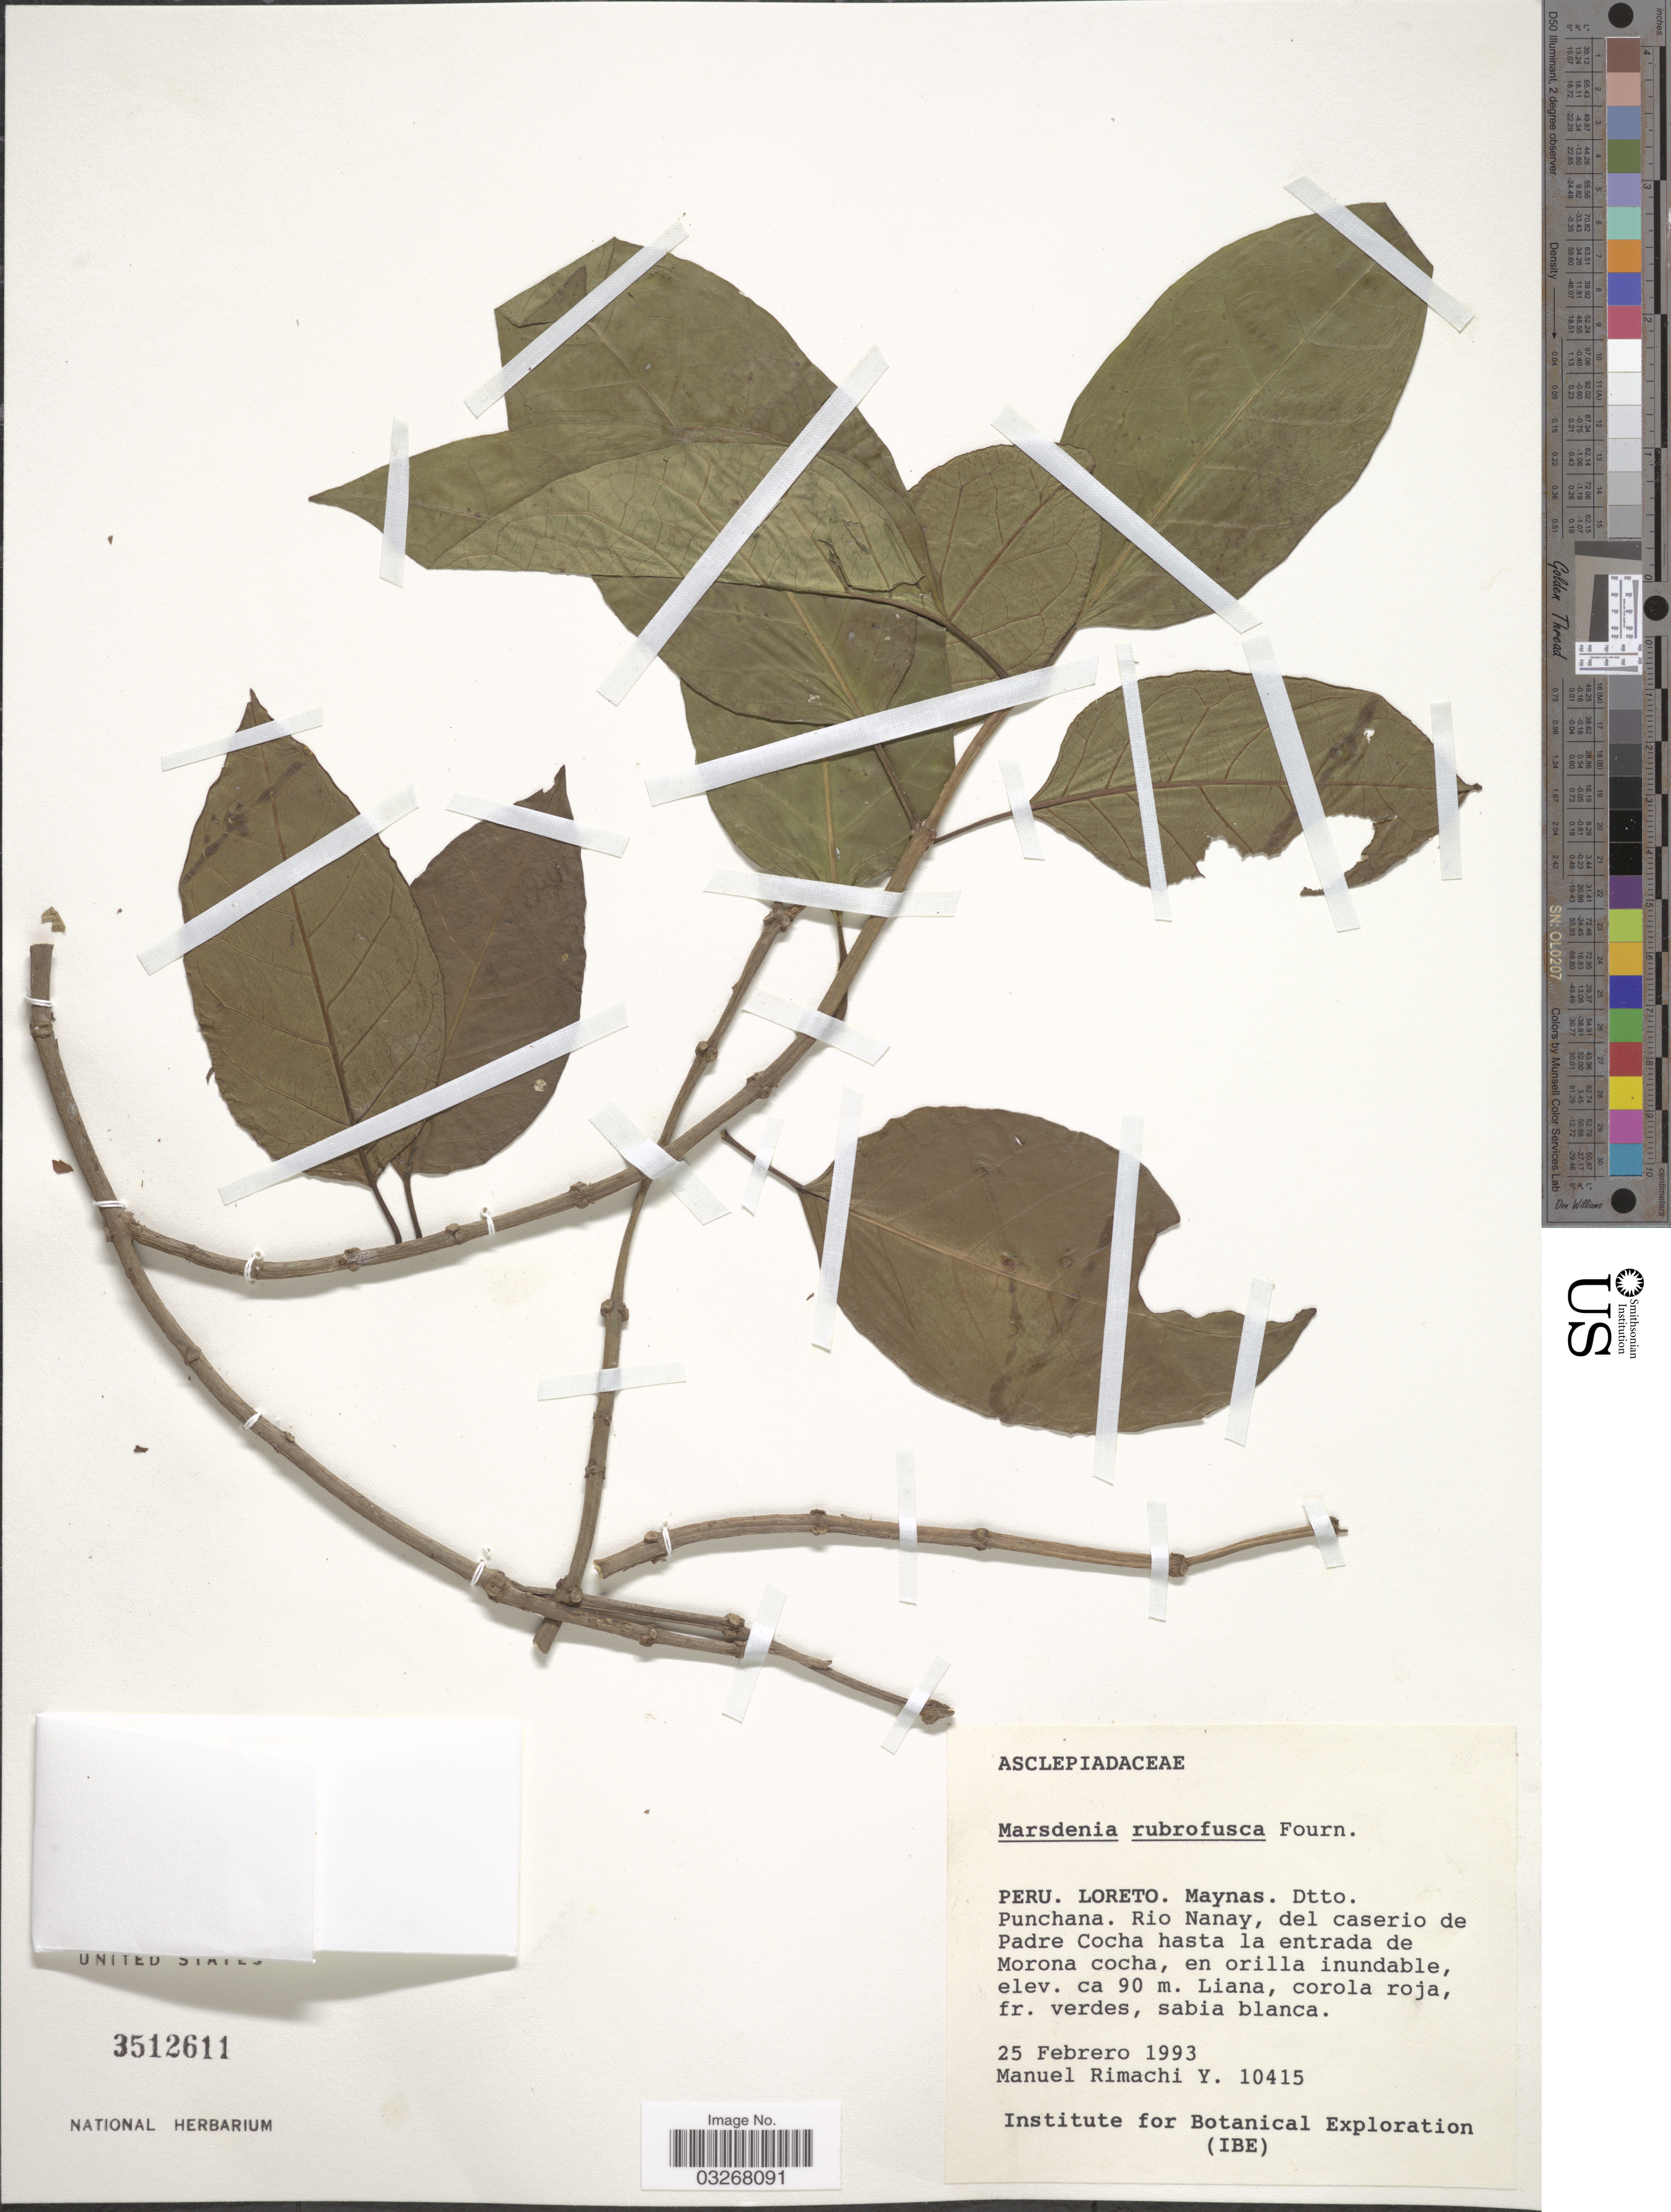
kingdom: Plantae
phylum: Tracheophyta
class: Magnoliopsida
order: Gentianales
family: Apocynaceae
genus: Marsdenia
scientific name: Marsdenia rubrofusca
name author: E. Fourn.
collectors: M. Rimachi Y.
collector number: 10415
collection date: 1993-02-25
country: Peru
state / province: Loreto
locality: Loreto, Maynas, Dtto. Punchana, Rio Nanay, del caserio de Padre Cocha hasta la entrada de Morona Cocha, en orilla inundable.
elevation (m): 90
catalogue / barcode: US 3512611